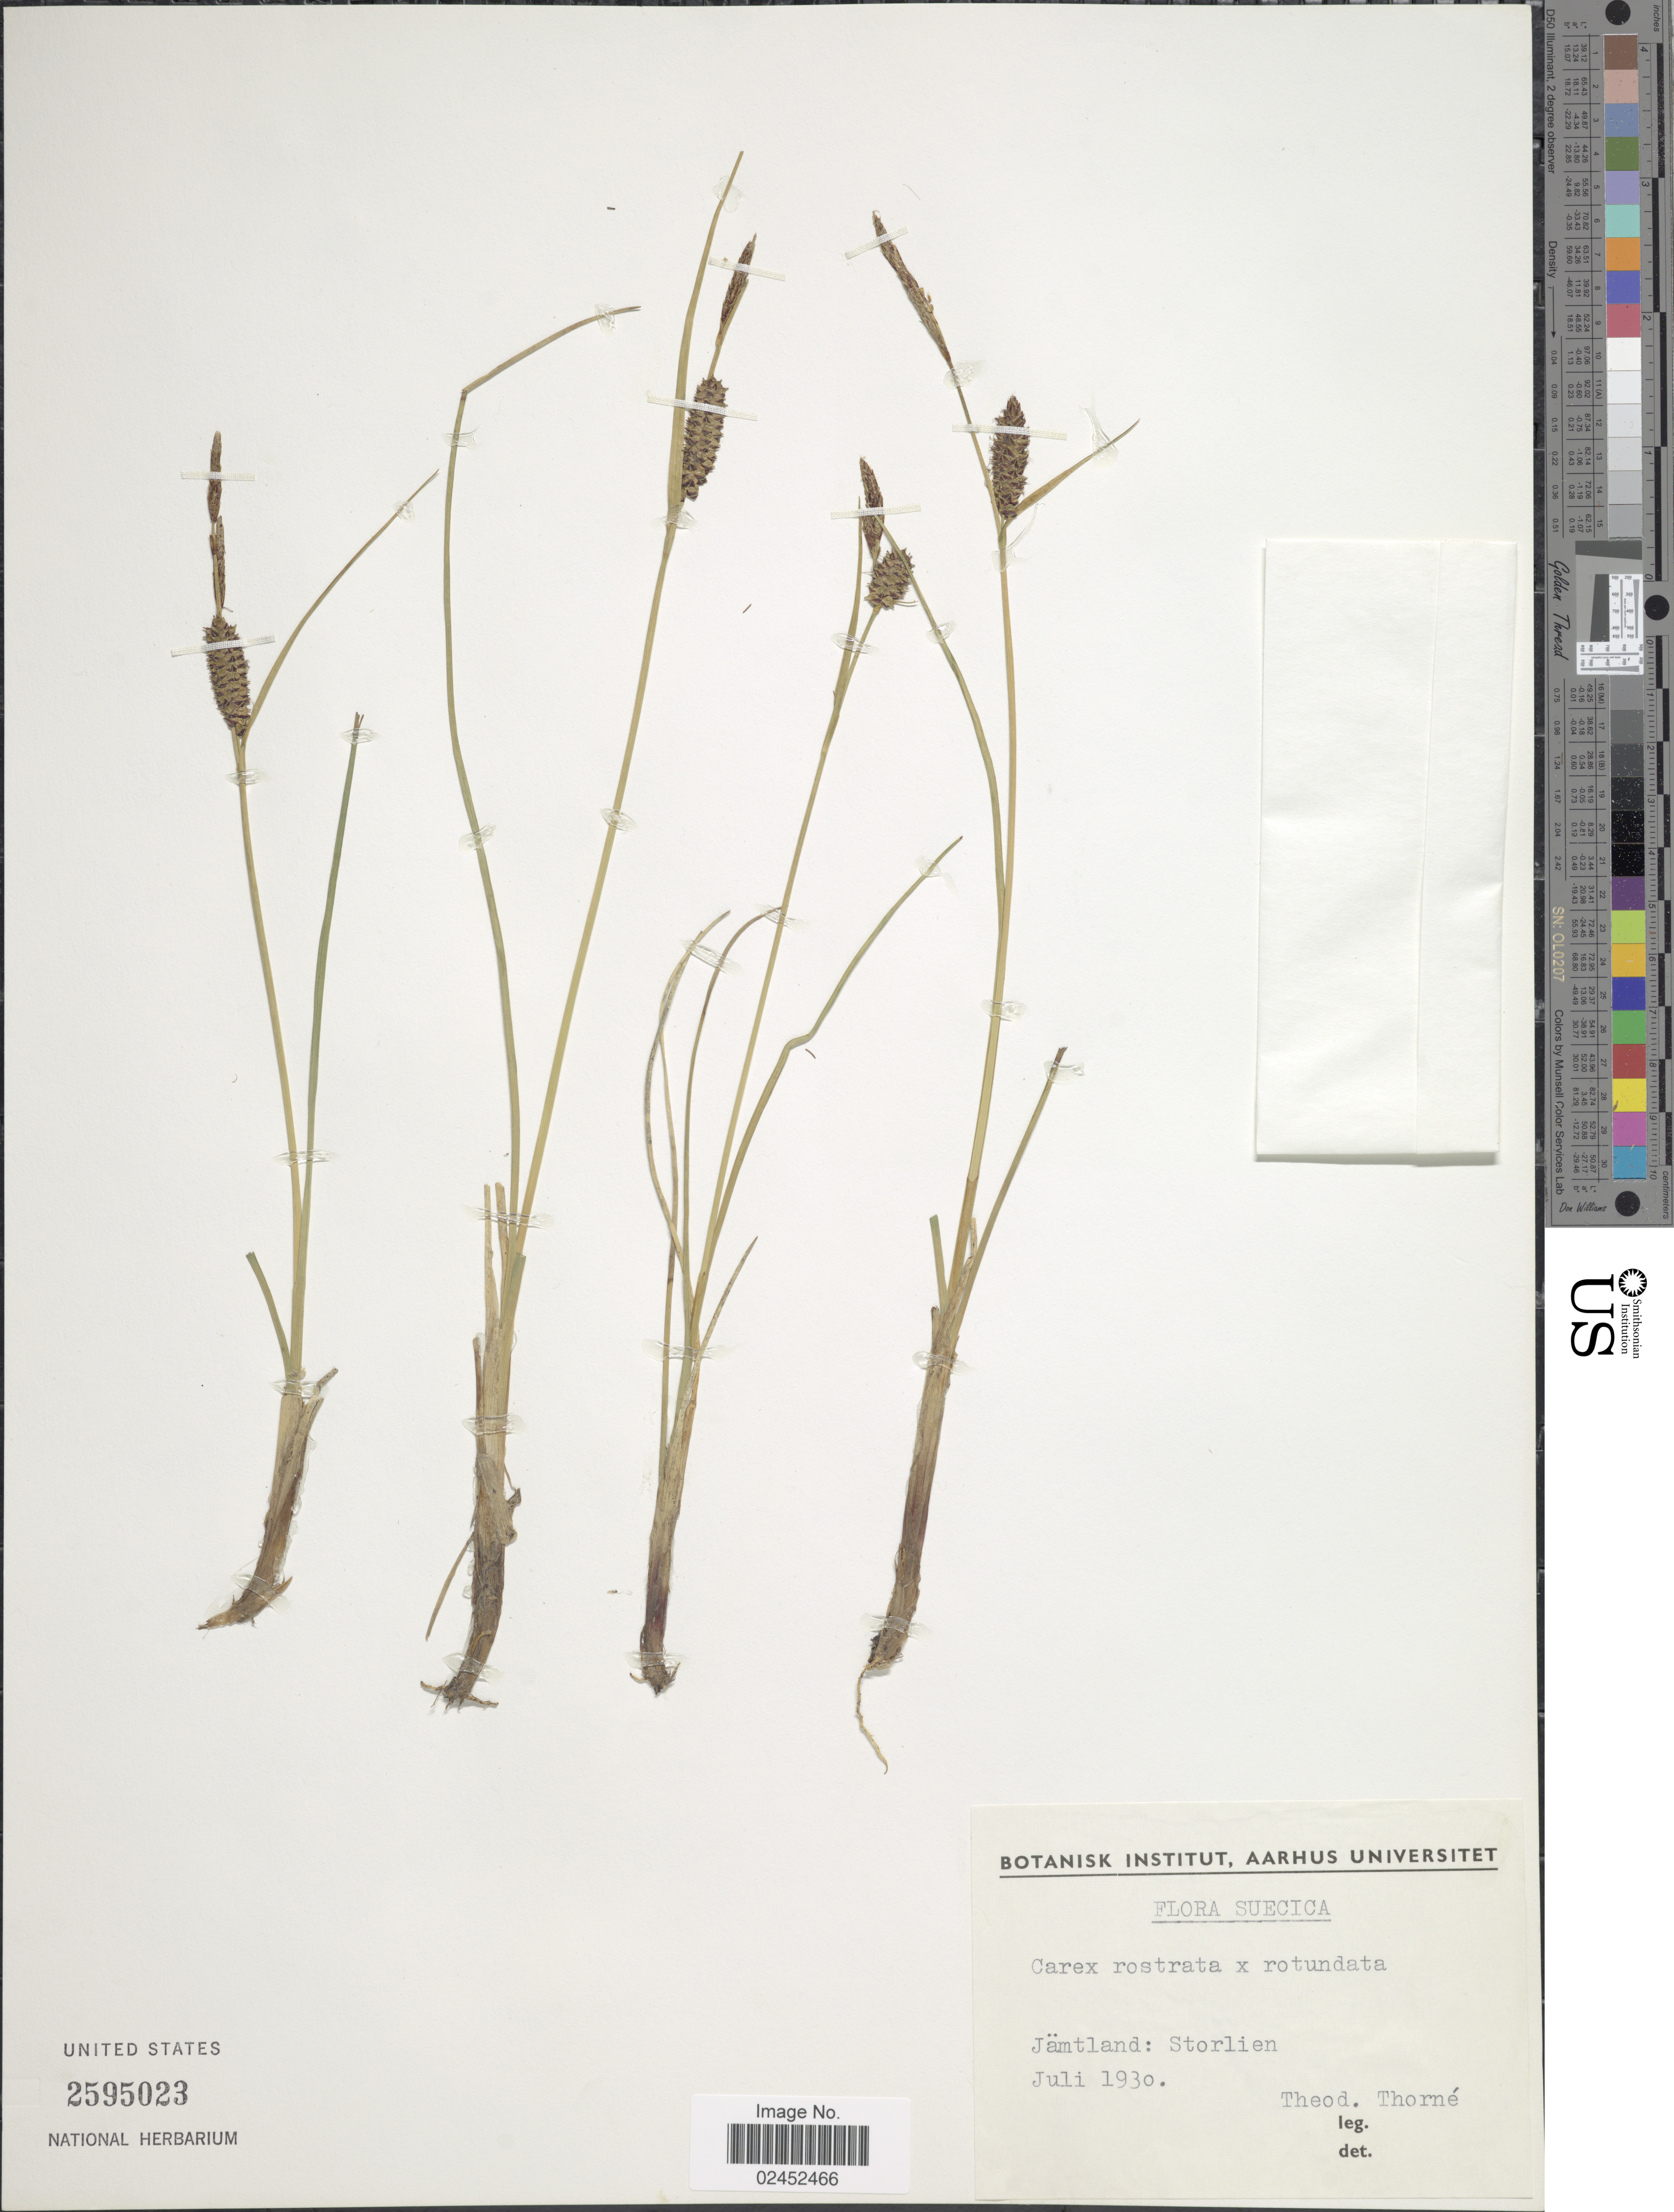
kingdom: Plantae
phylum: Tracheophyta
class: Liliopsida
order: Poales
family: Cyperaceae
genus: Carex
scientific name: Carex rostrata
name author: Stokes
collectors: T. Thorné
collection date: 1930-07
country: Sweden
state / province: Jämtland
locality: Jamtland: Storlien. Suecica.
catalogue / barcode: US 2595023